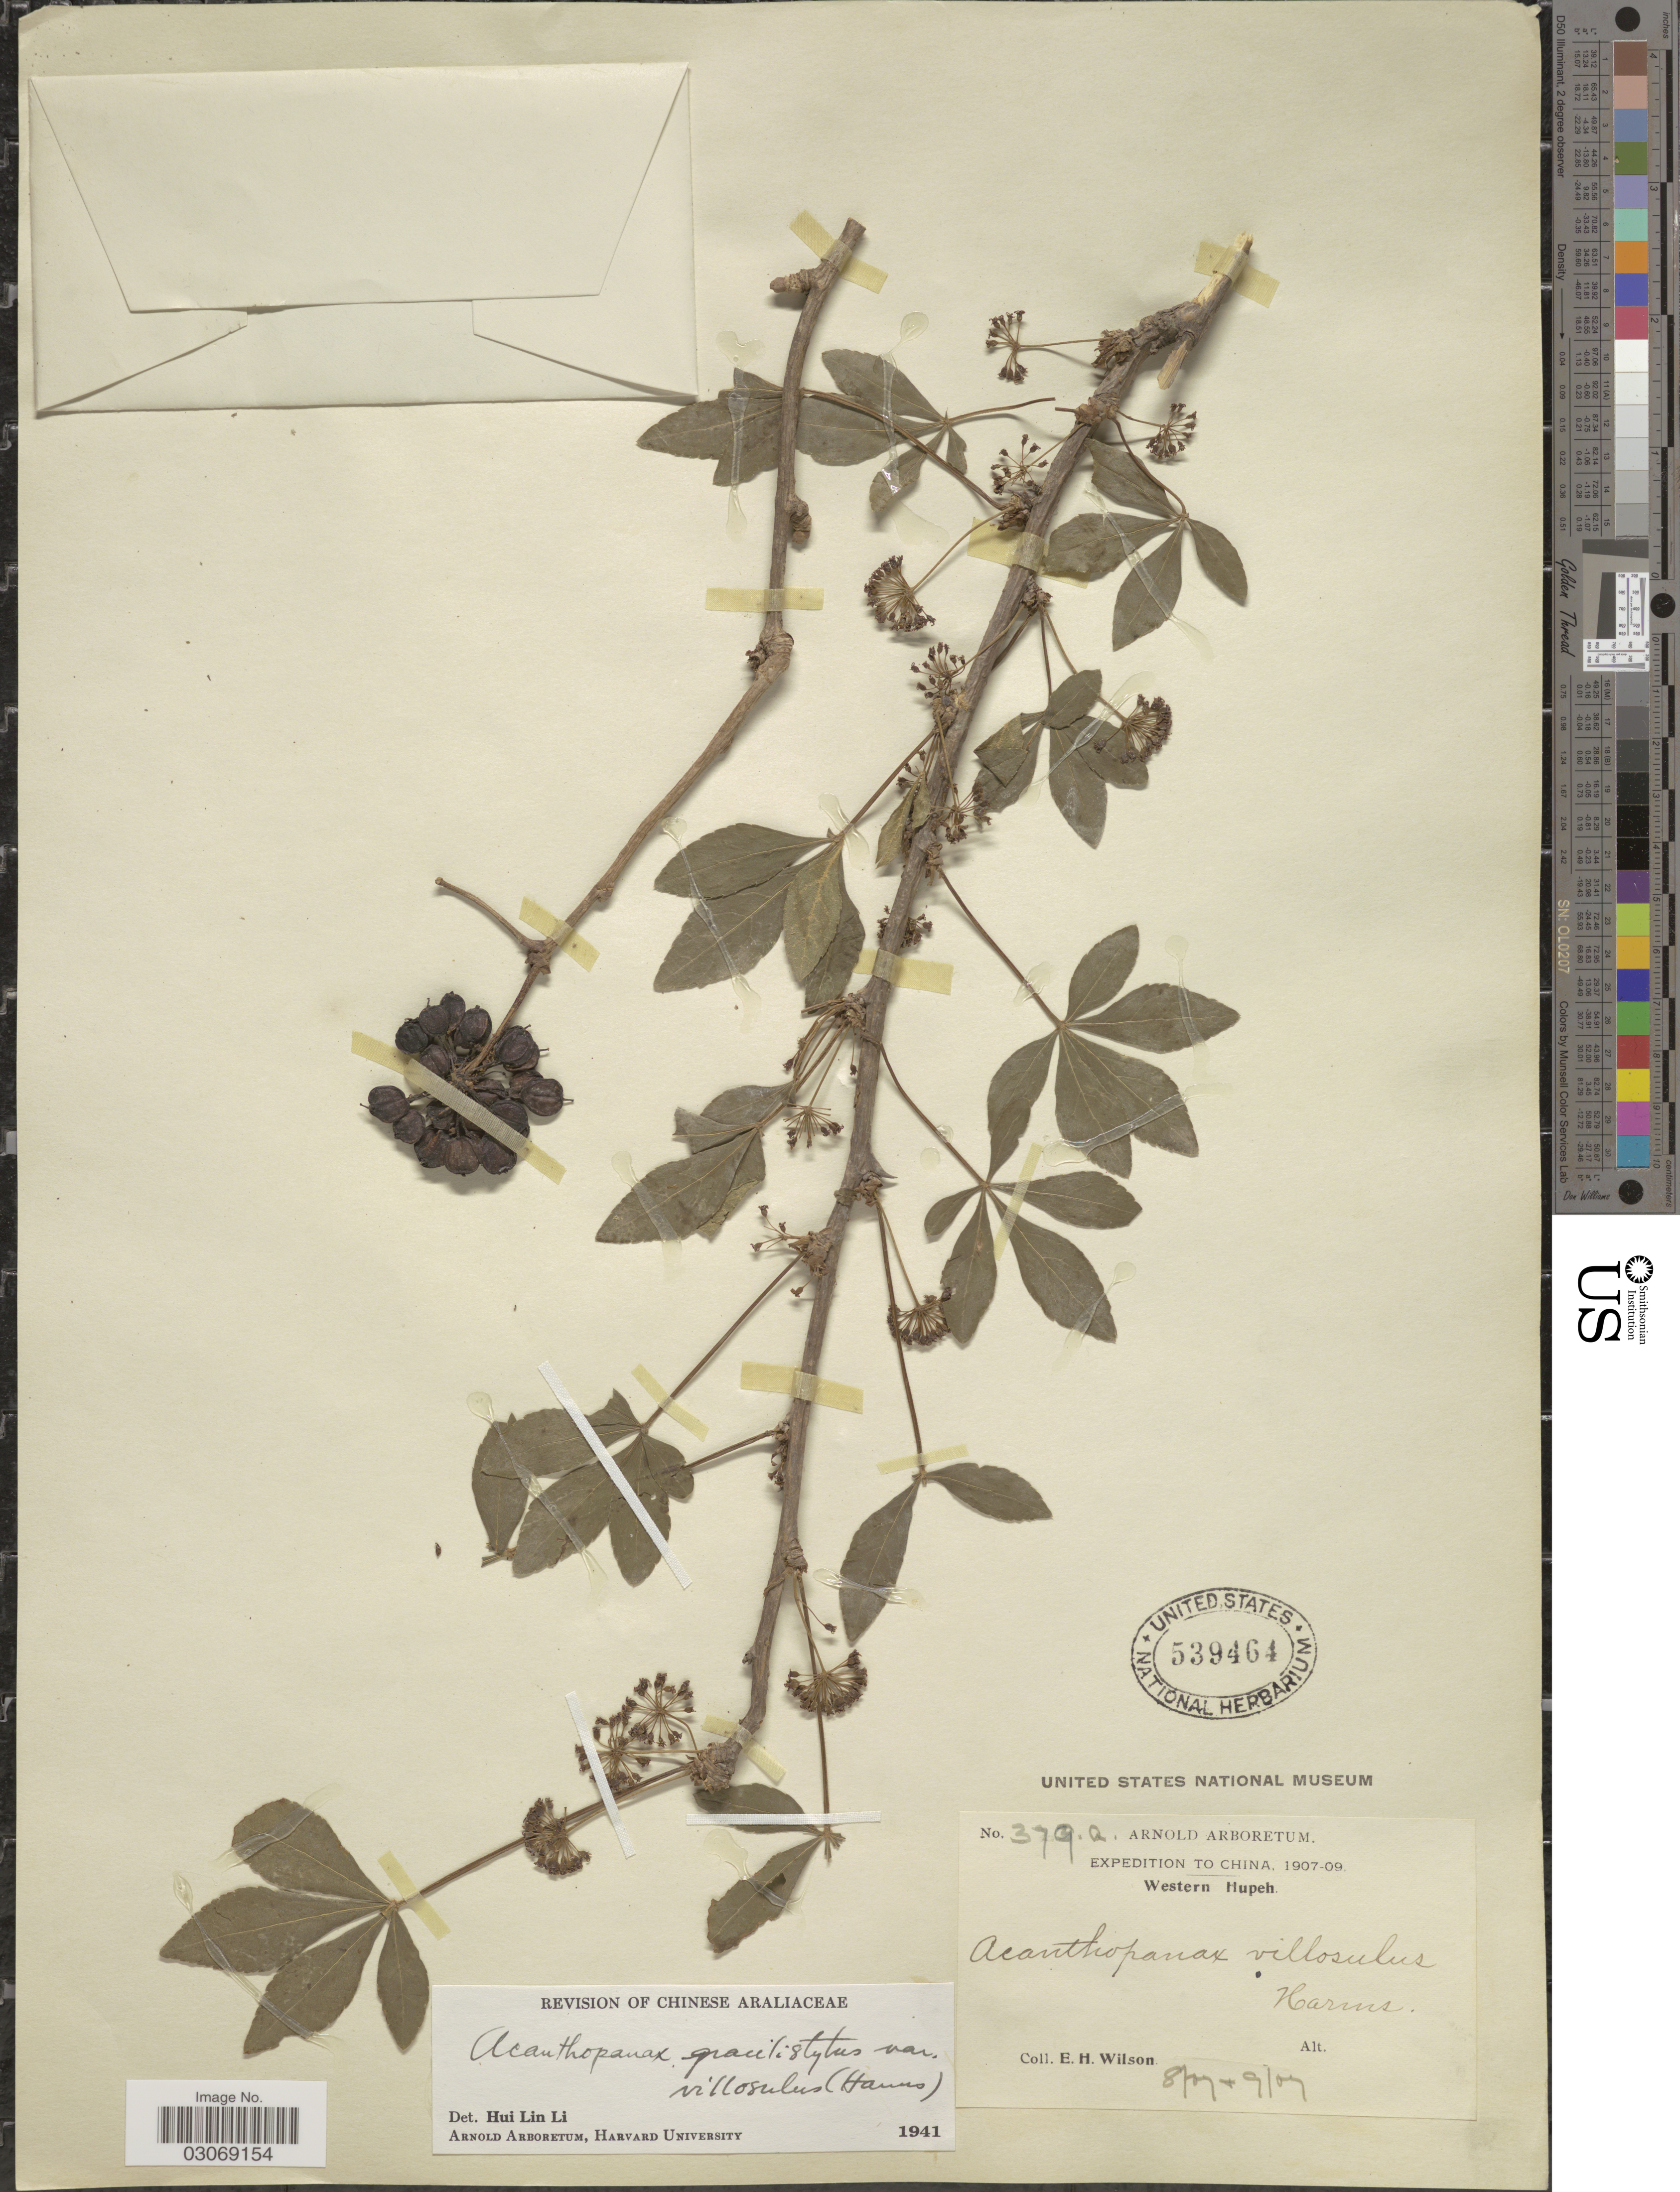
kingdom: Plantae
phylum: Tracheophyta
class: Magnoliopsida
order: Apiales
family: Araliaceae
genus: Acanthopanax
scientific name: Acanthopanax gracilistylus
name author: W.W. Sm.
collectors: E. Wilson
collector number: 379a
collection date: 1907-08/1907-09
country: China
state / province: Hubei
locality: Western Hupeh.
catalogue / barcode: US 539464